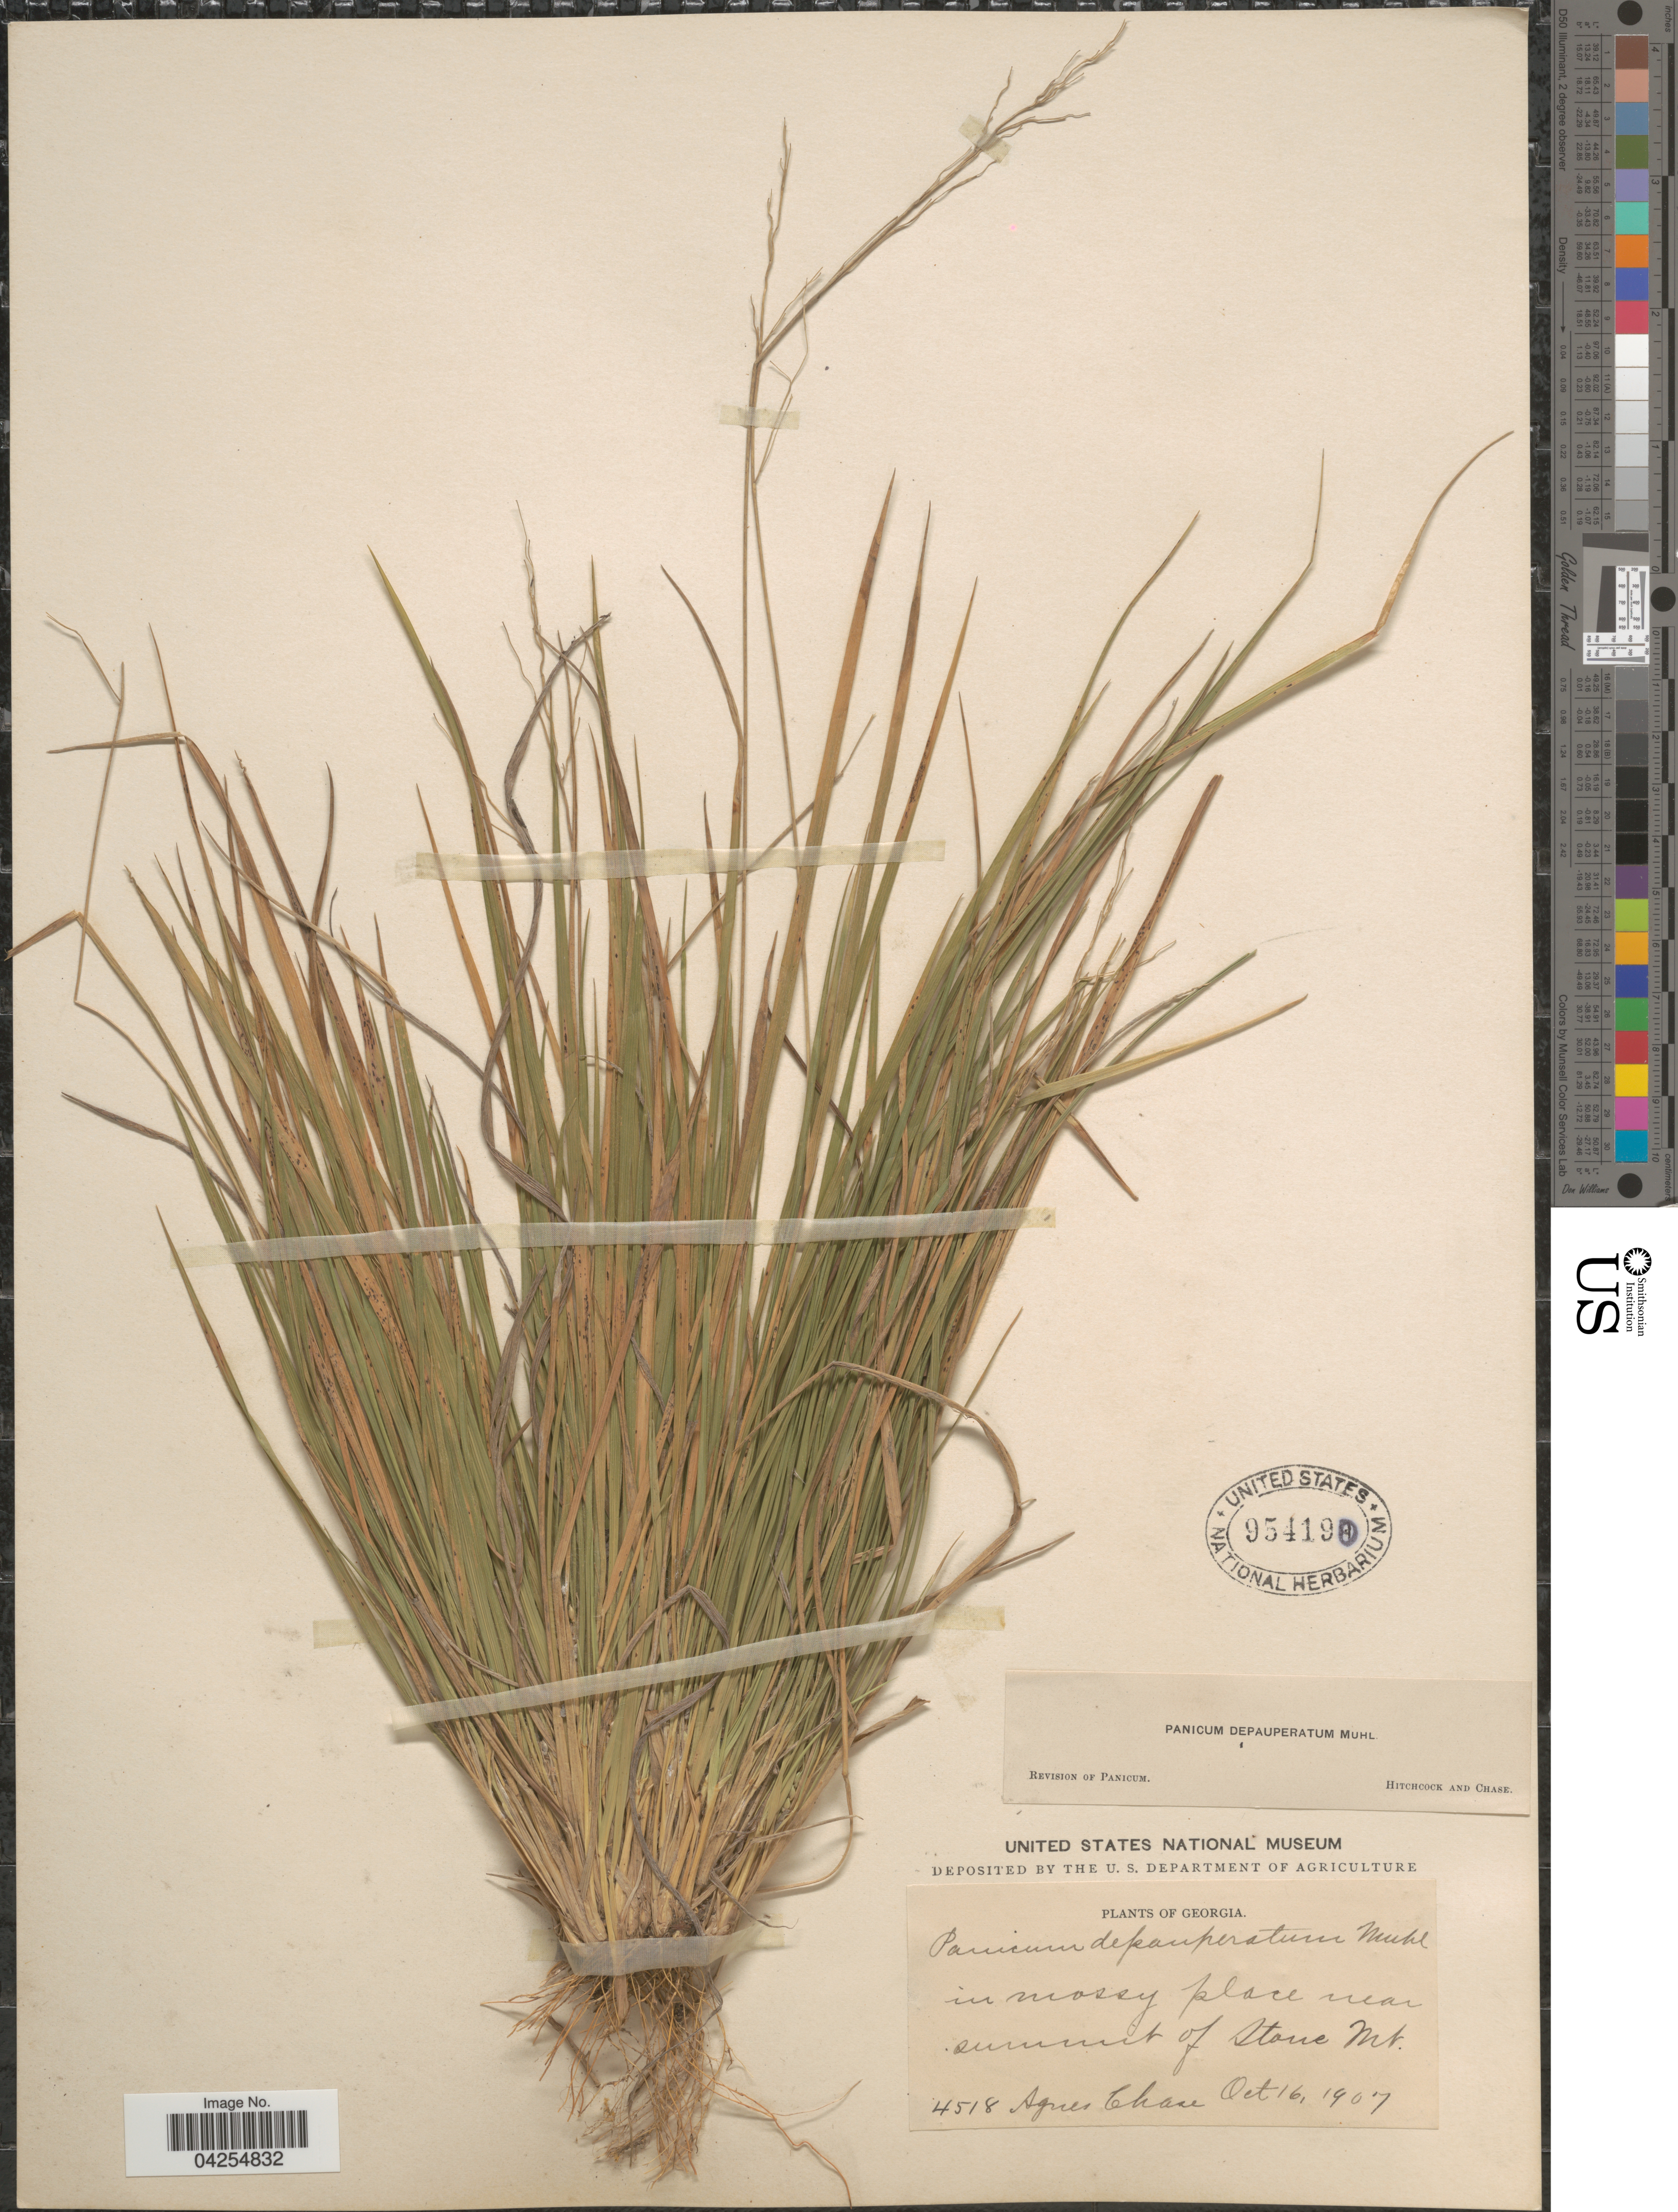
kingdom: Plantae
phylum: Tracheophyta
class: Liliopsida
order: Poales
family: Poaceae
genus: Dichanthelium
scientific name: Dichanthelium depauperatum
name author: (Muhl.) Gould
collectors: A. Chase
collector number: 4518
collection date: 1907-10-16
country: United States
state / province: Georgia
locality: Near summit of Stone Mt.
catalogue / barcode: US 954190